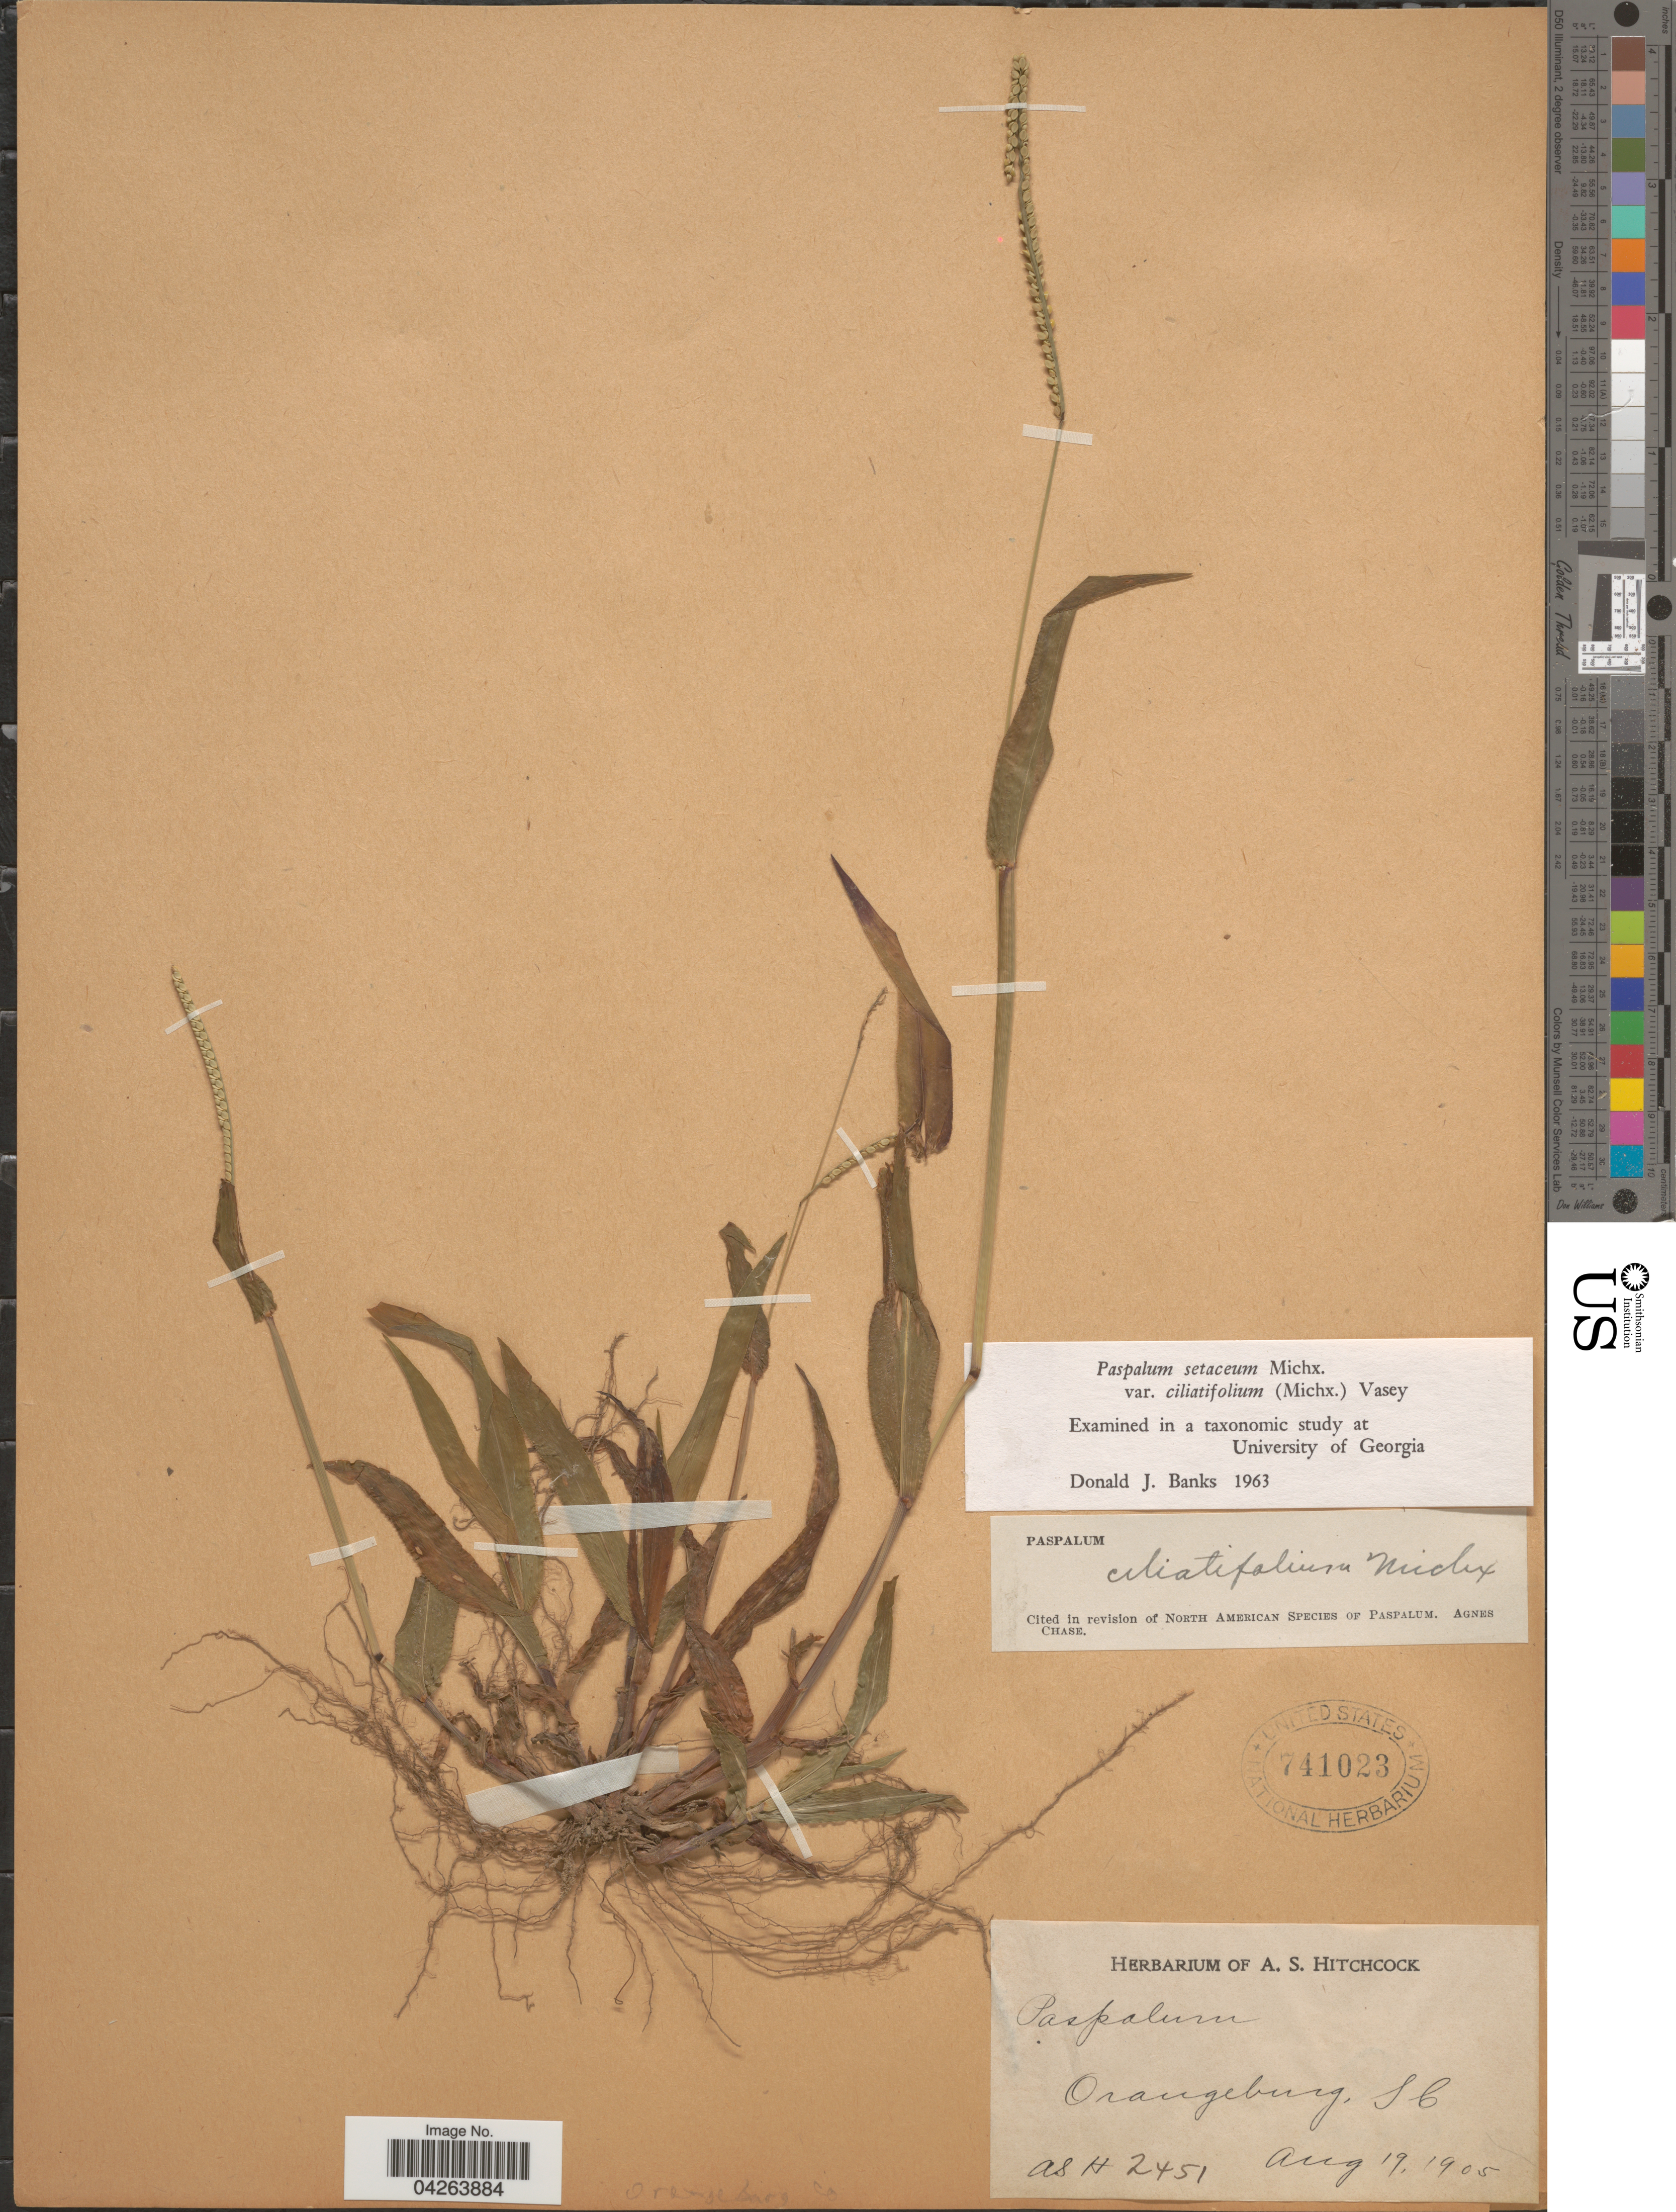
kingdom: Plantae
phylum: Tracheophyta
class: Liliopsida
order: Poales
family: Poaceae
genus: Paspalum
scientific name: Paspalum setaceum var. ciliatifolium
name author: (Michx.) Vasey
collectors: A. S. Hitchcock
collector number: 2451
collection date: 1905-08-19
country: United States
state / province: South Carolina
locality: Orangeburg. Orangeburg Co.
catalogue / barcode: US 741023